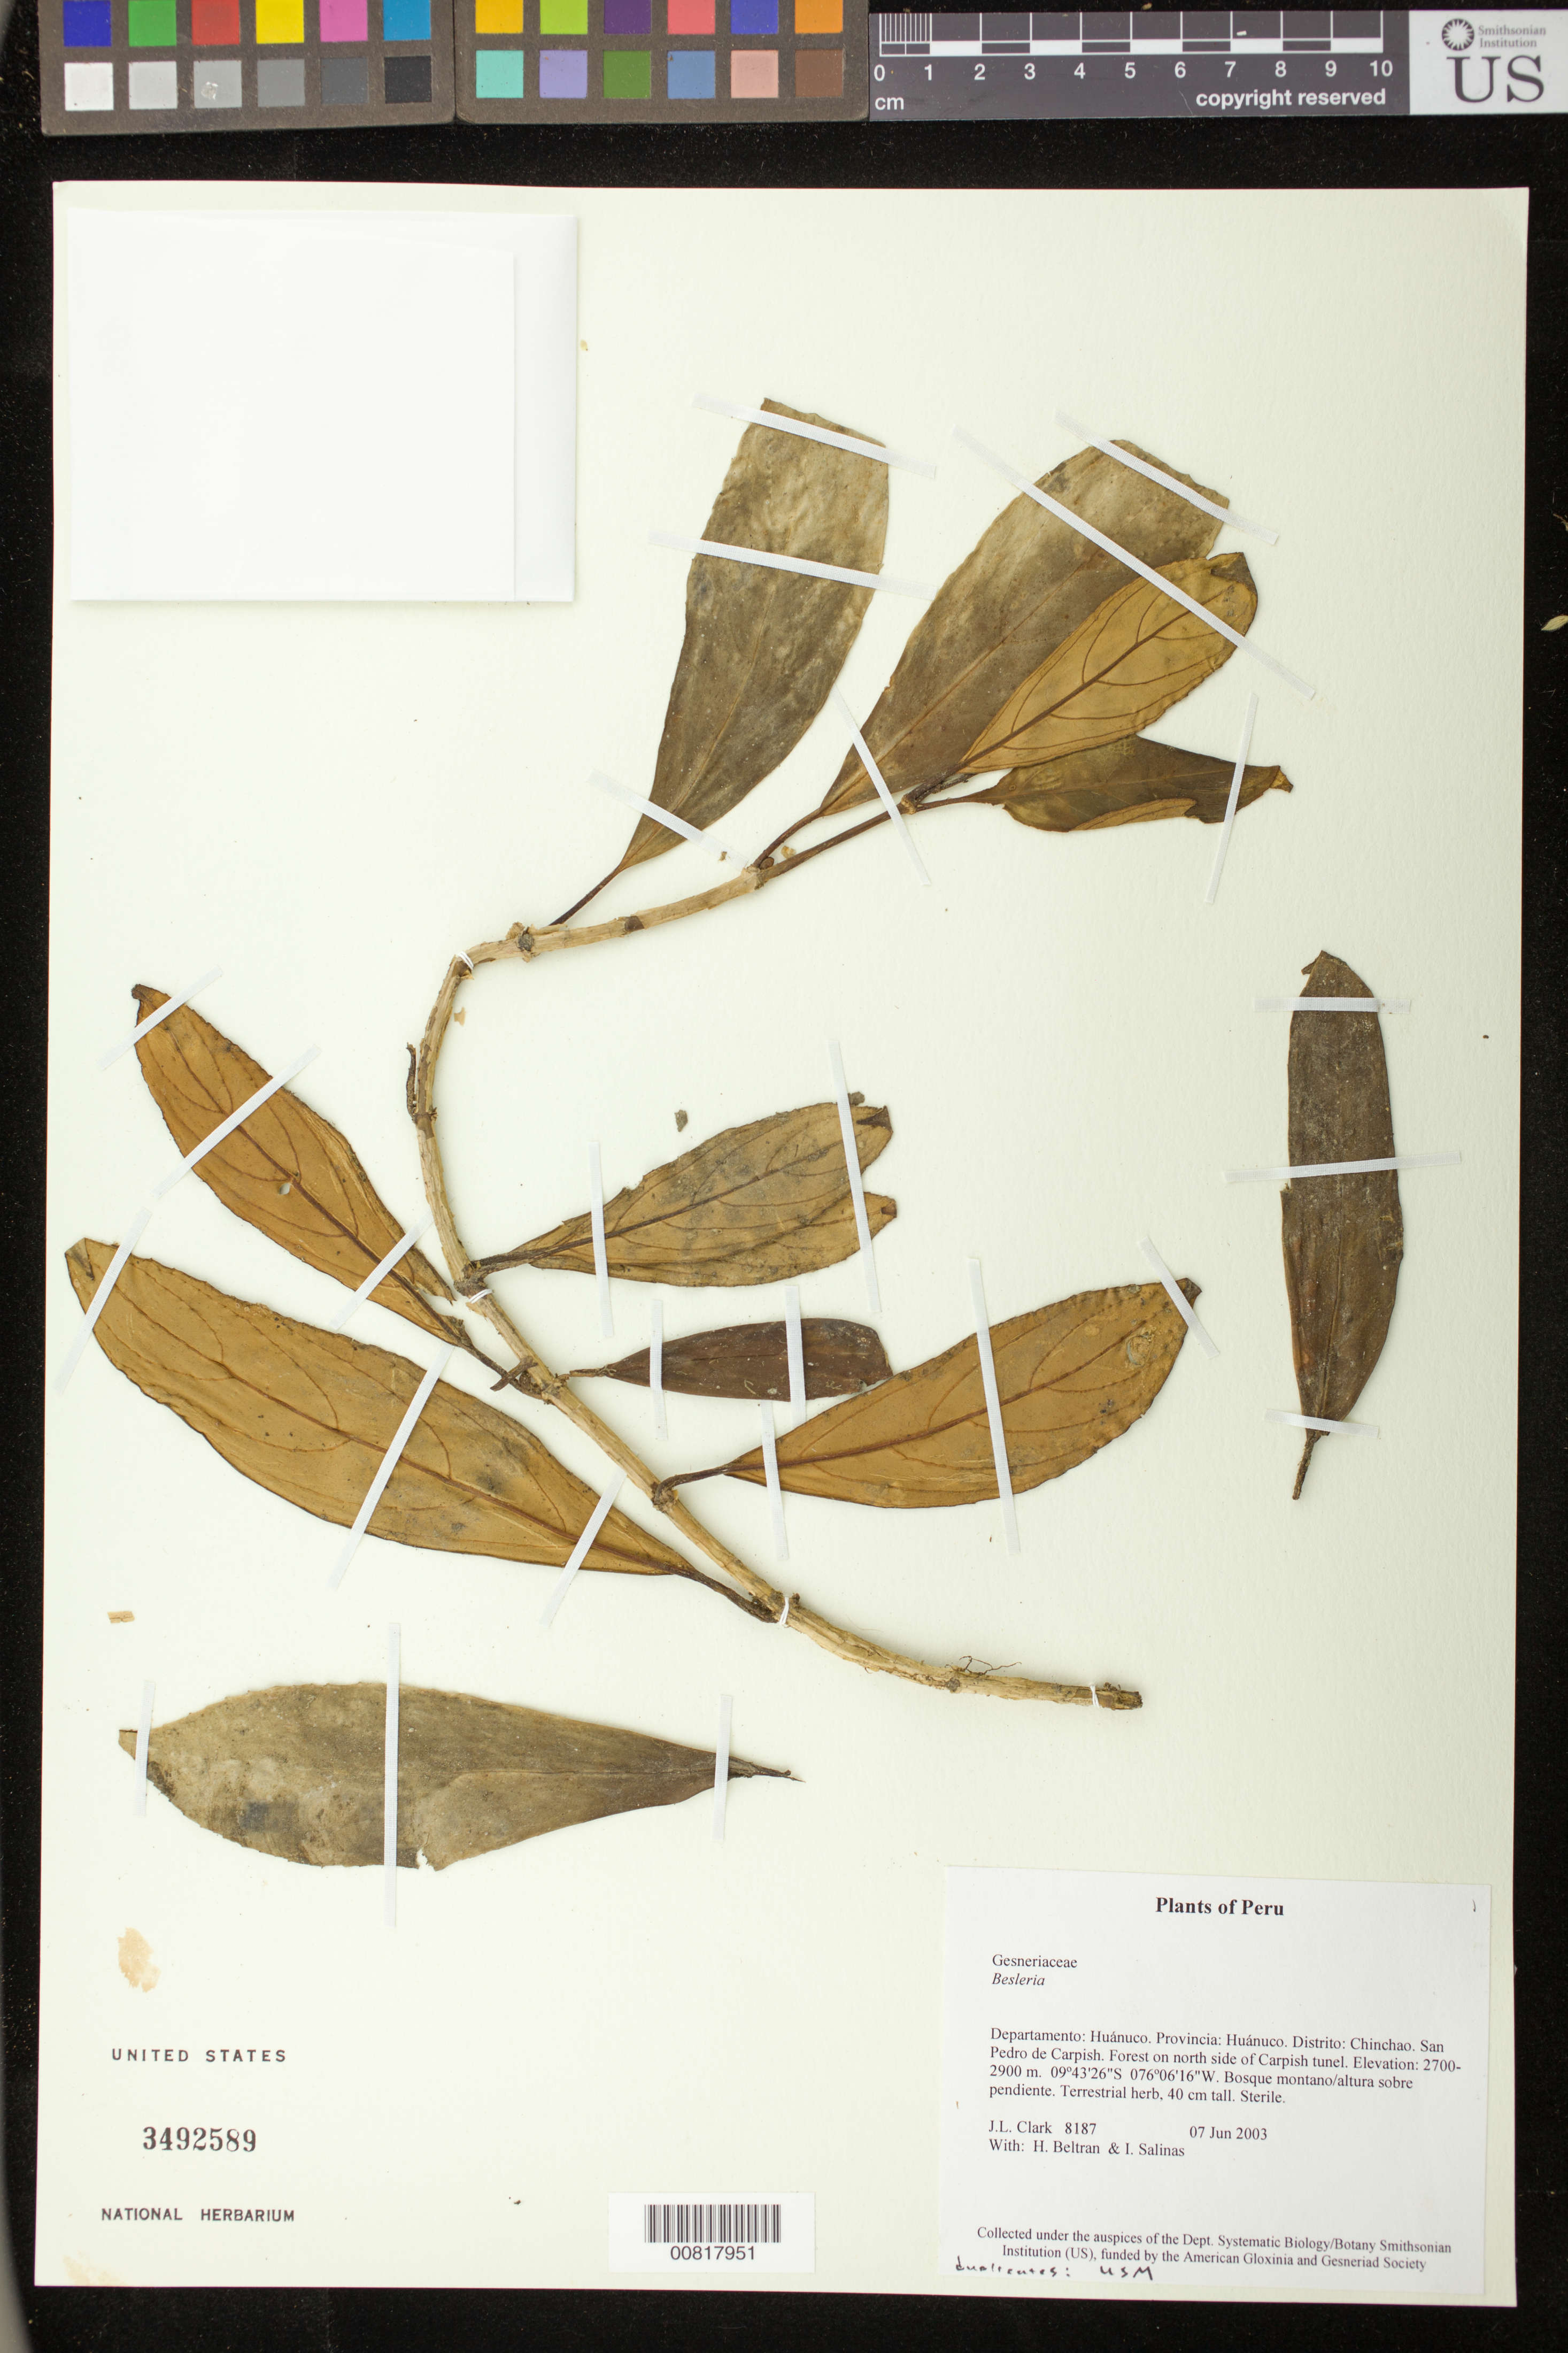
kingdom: Plantae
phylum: Tracheophyta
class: Magnoliopsida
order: Lamiales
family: Gesneriaceae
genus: Besleria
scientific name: Besleria sp.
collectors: J. L. Clark, H. Beltran & I. Salinas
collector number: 8187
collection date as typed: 07 Jun 2003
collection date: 2003-06-07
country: Peru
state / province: Huánuco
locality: Huánuco. Distrito: Chinchao. San Pedro de Carpish. Forest on north side of Carpish tunel.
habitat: Bosque montano/altura sobre pendiente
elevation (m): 2700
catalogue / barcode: US 3492589